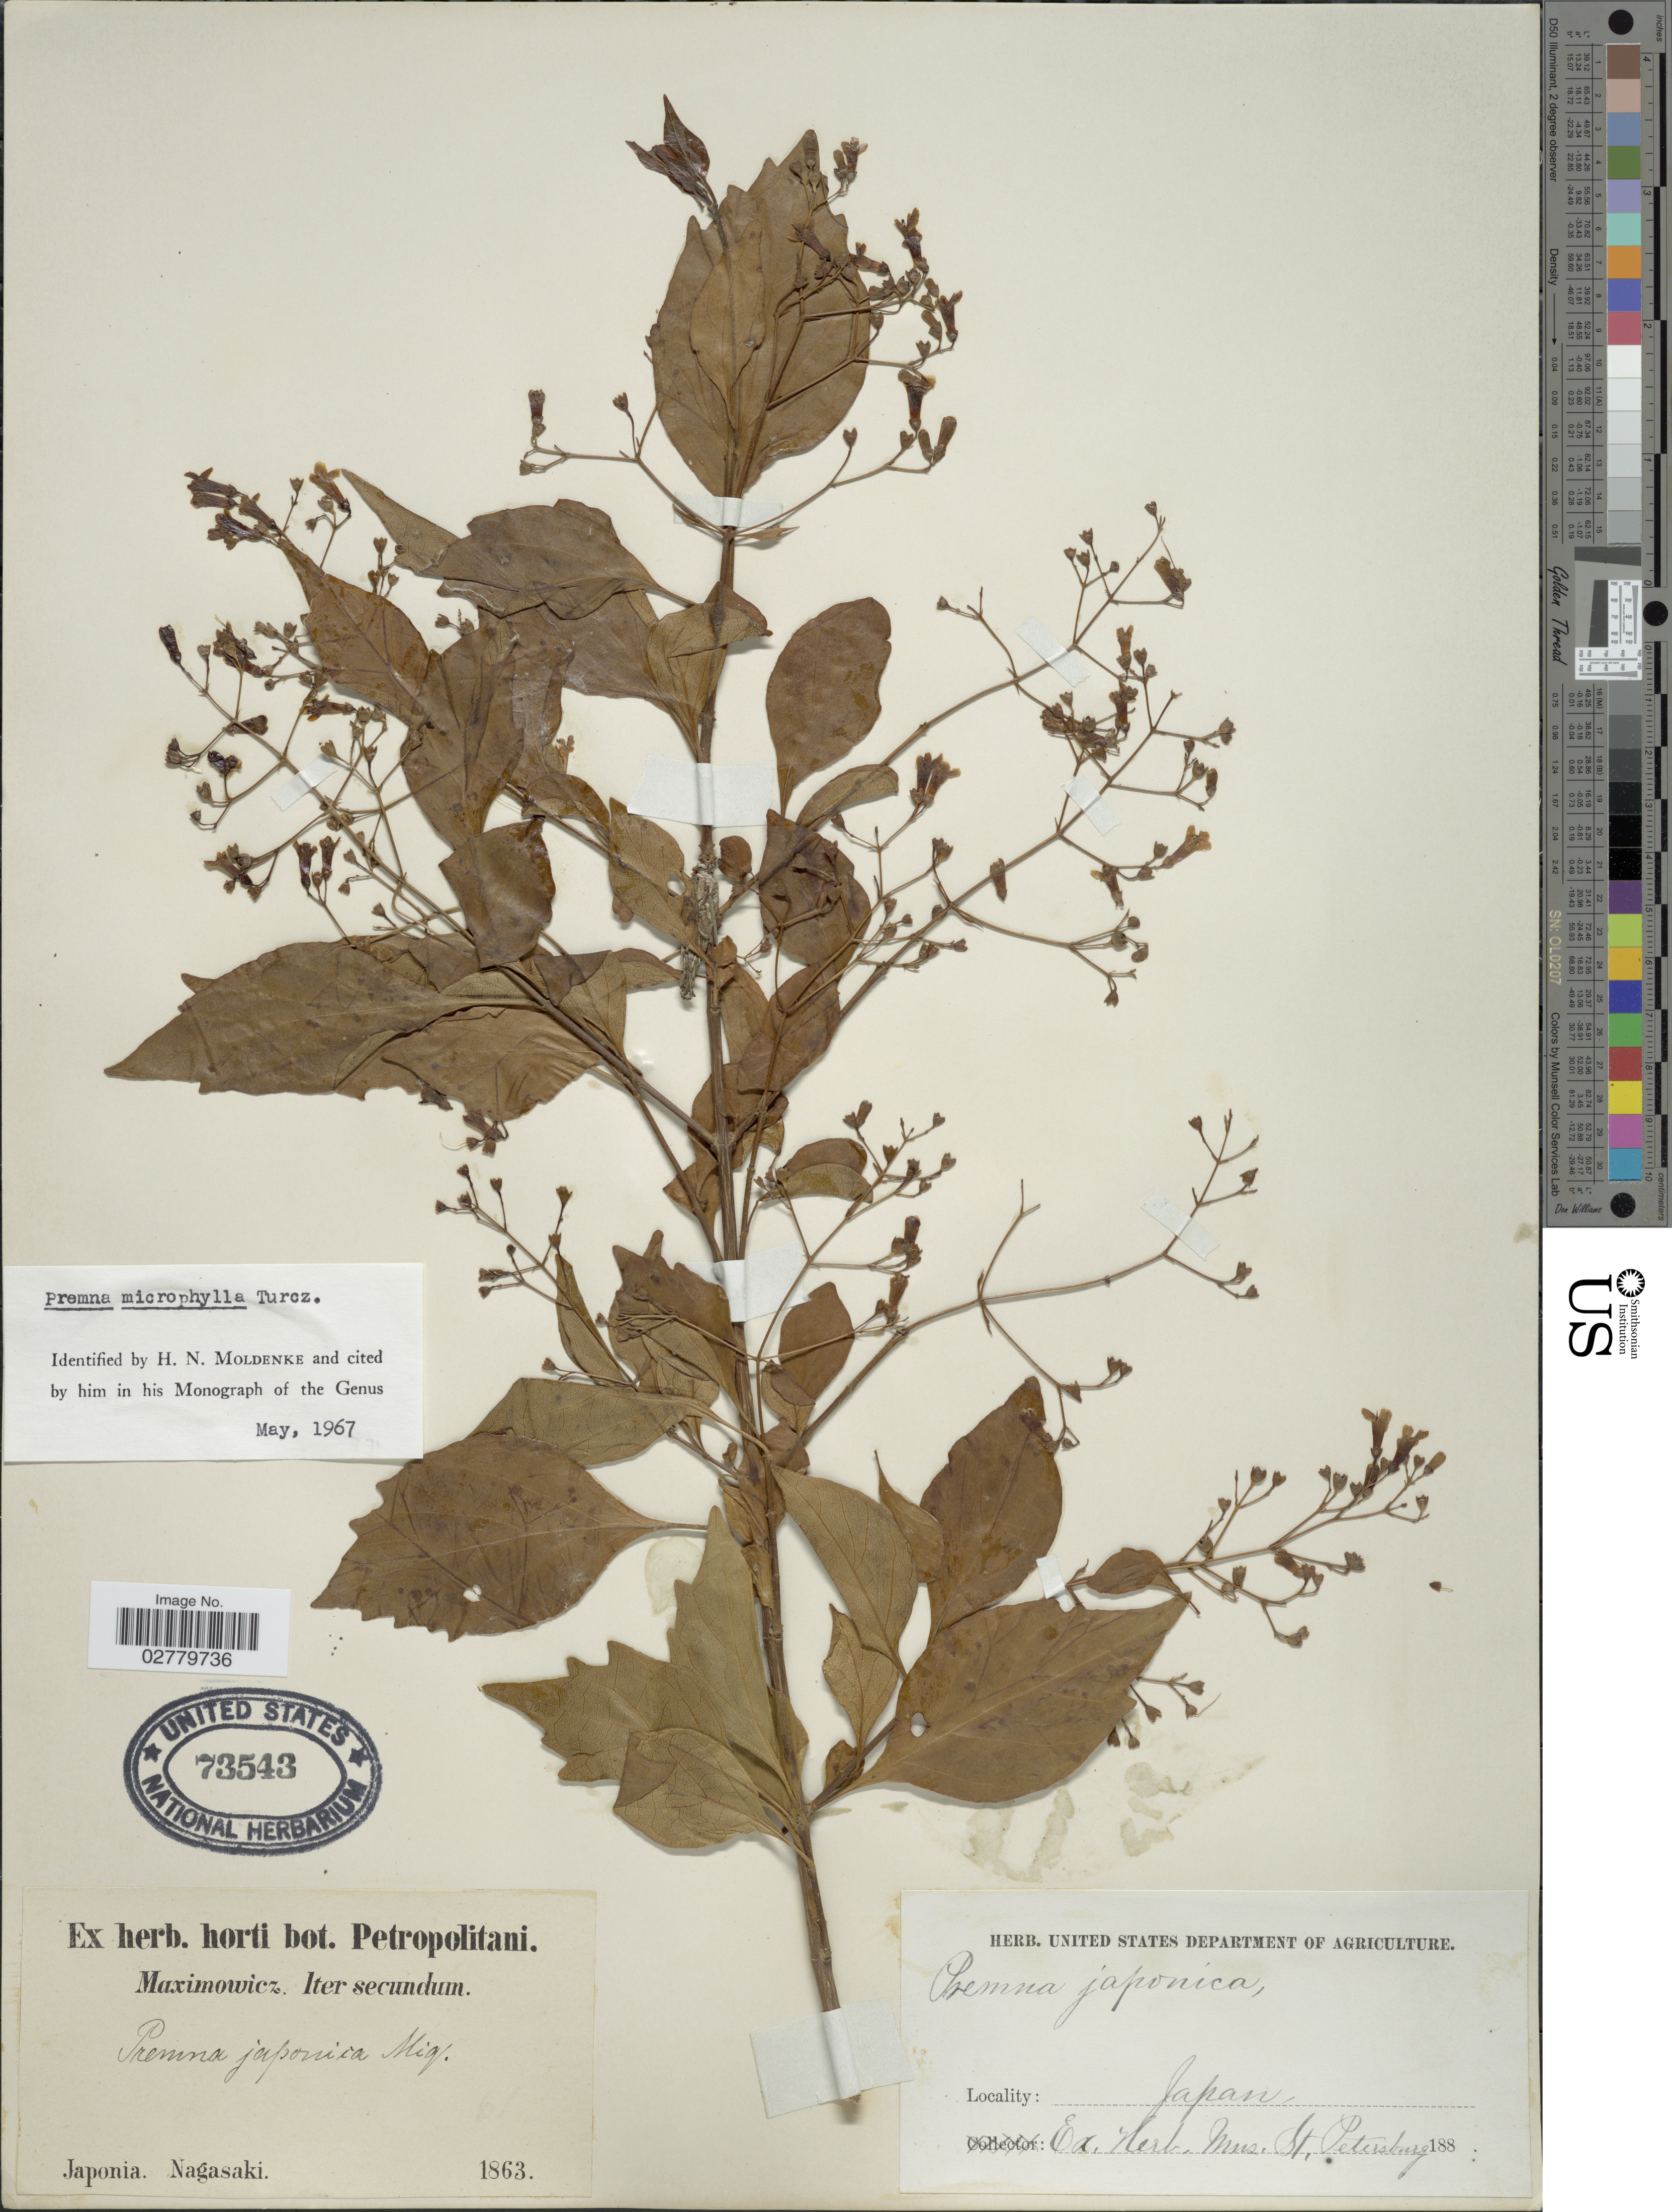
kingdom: Plantae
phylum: Tracheophyta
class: Magnoliopsida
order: Lamiales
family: Lamiaceae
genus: Premna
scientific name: Premna microphylla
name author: Turcz.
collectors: Maximowicz, --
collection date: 1863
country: Japan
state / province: Nagasaki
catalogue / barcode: US 73543